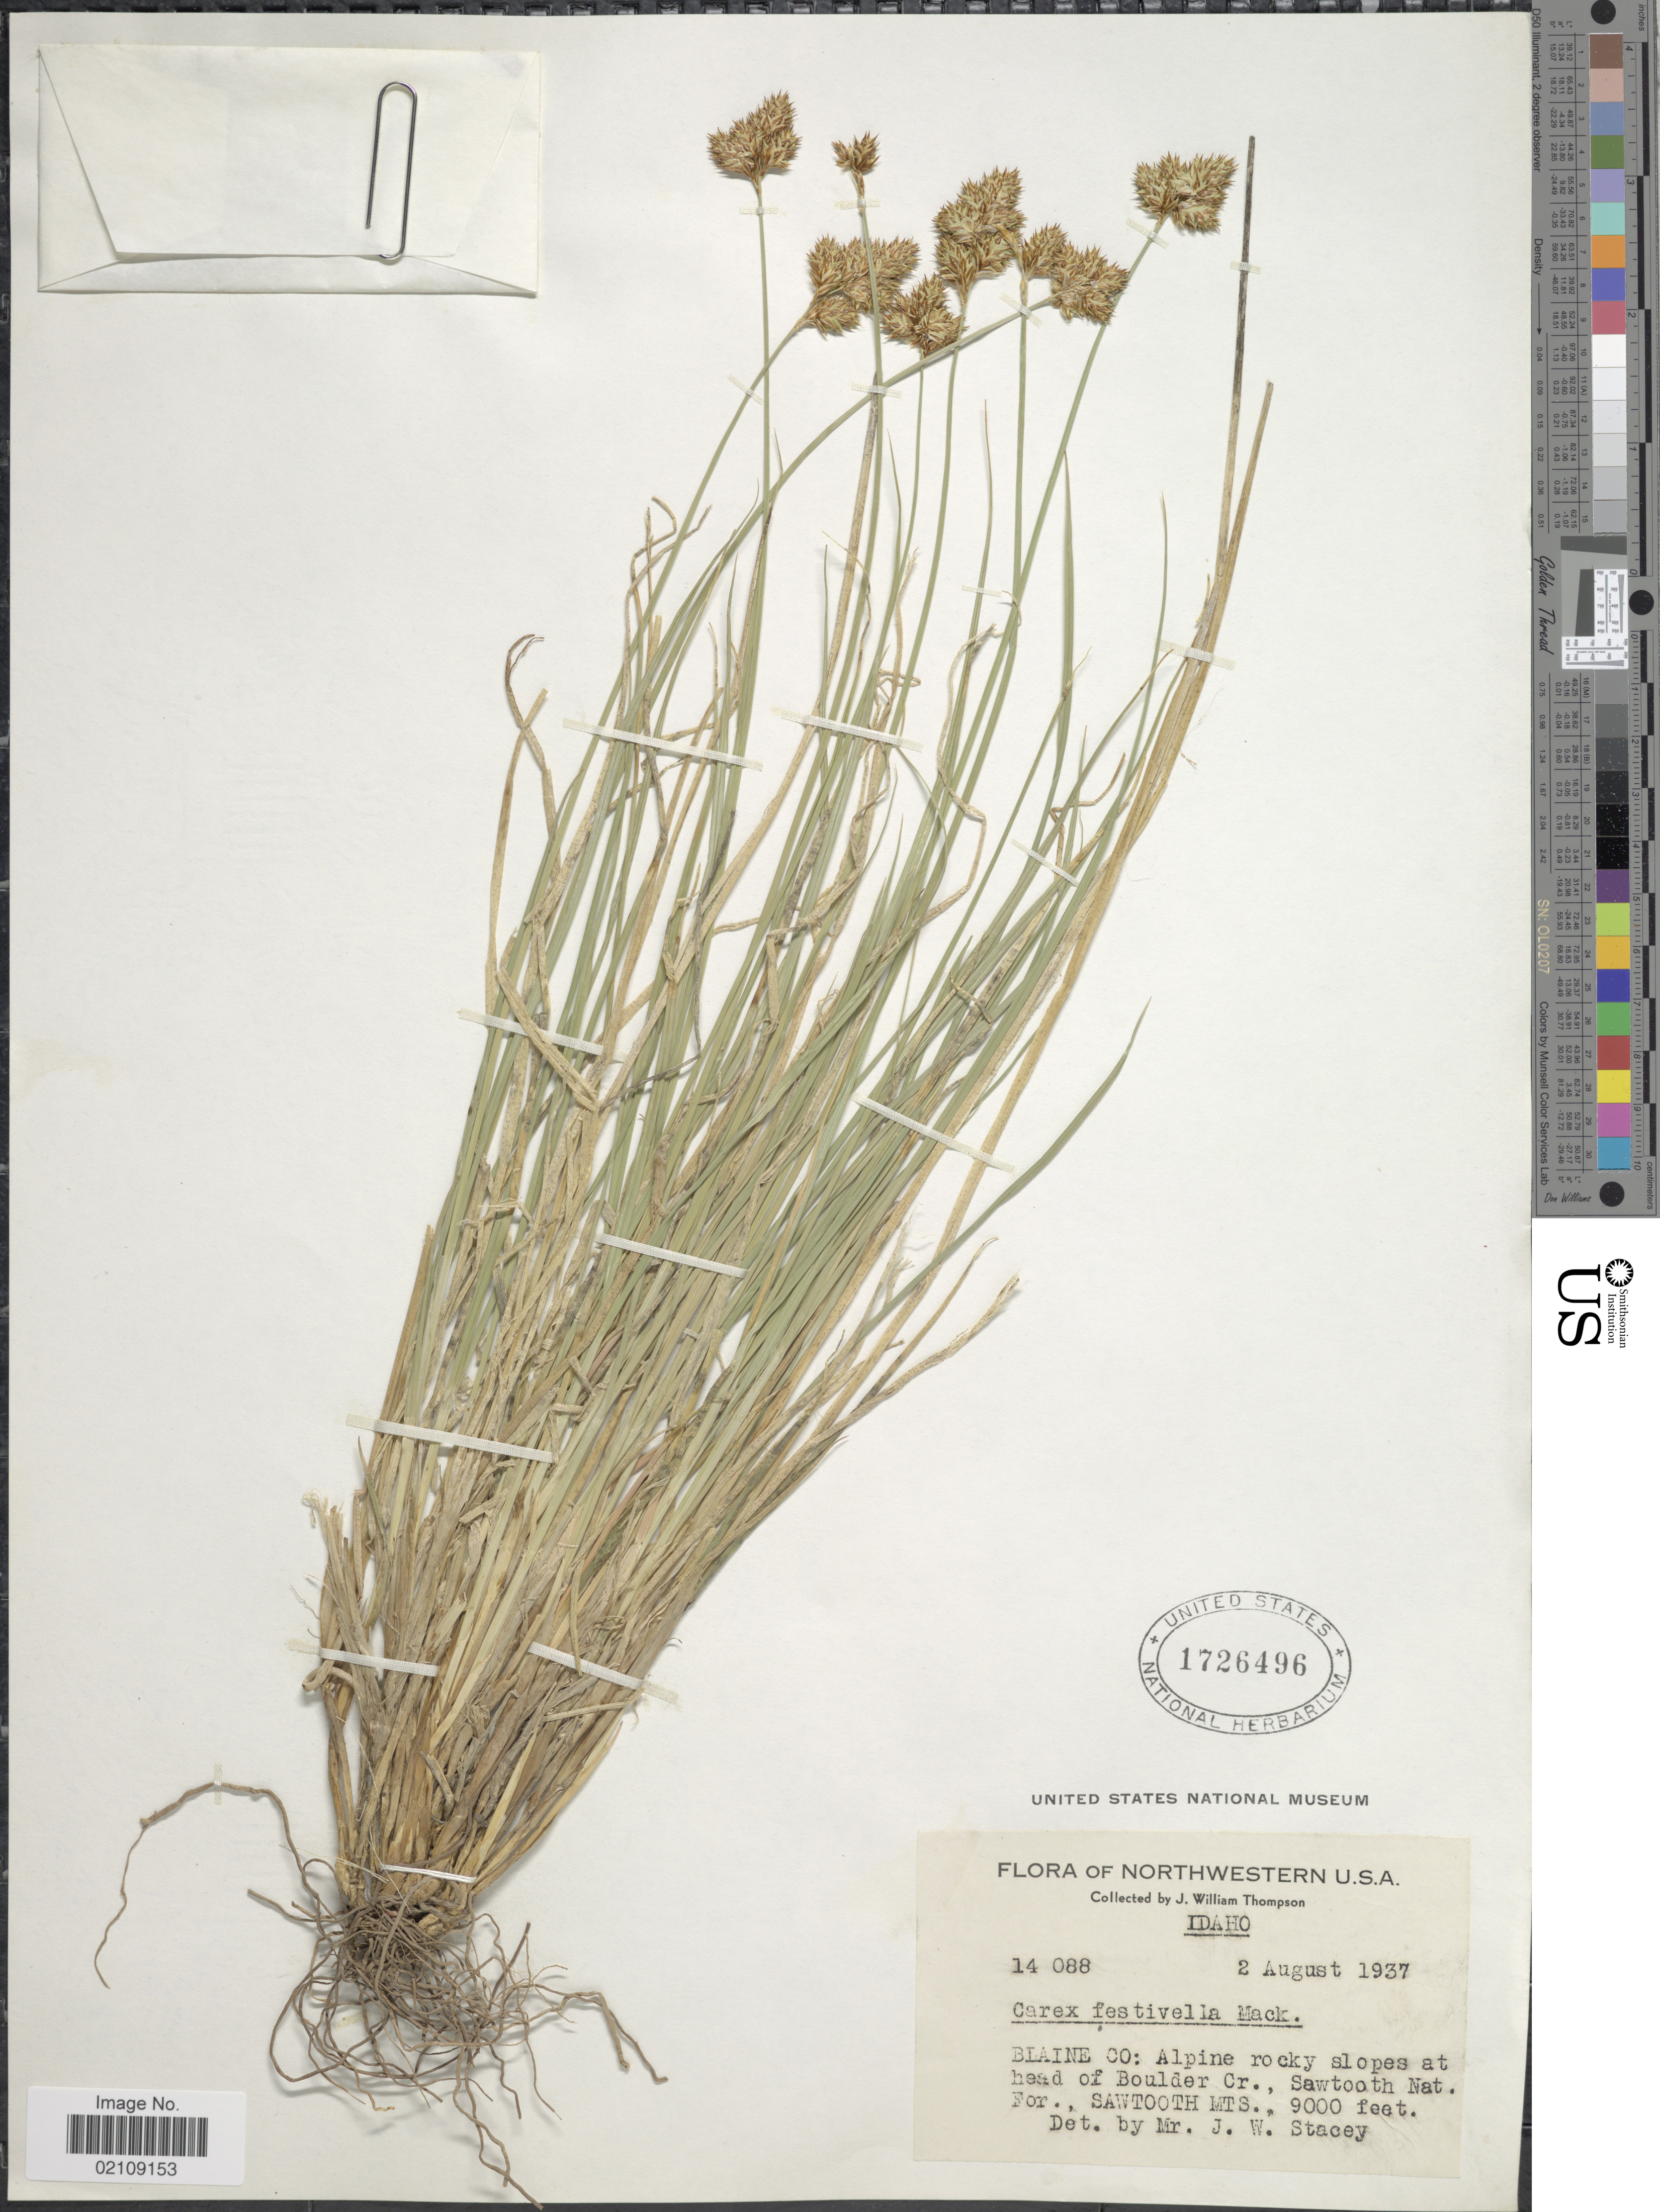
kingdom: Plantae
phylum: Tracheophyta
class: Liliopsida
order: Poales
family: Cyperaceae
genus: Carex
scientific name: Carex microptera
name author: Mack.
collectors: J. W. Thompson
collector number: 14088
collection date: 1937-08-02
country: United States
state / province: Idaho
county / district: Blaine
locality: head of Boulder Cr., Sawtooth Nat. For., Sawtooth Mts.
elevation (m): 2743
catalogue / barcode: US 1726496